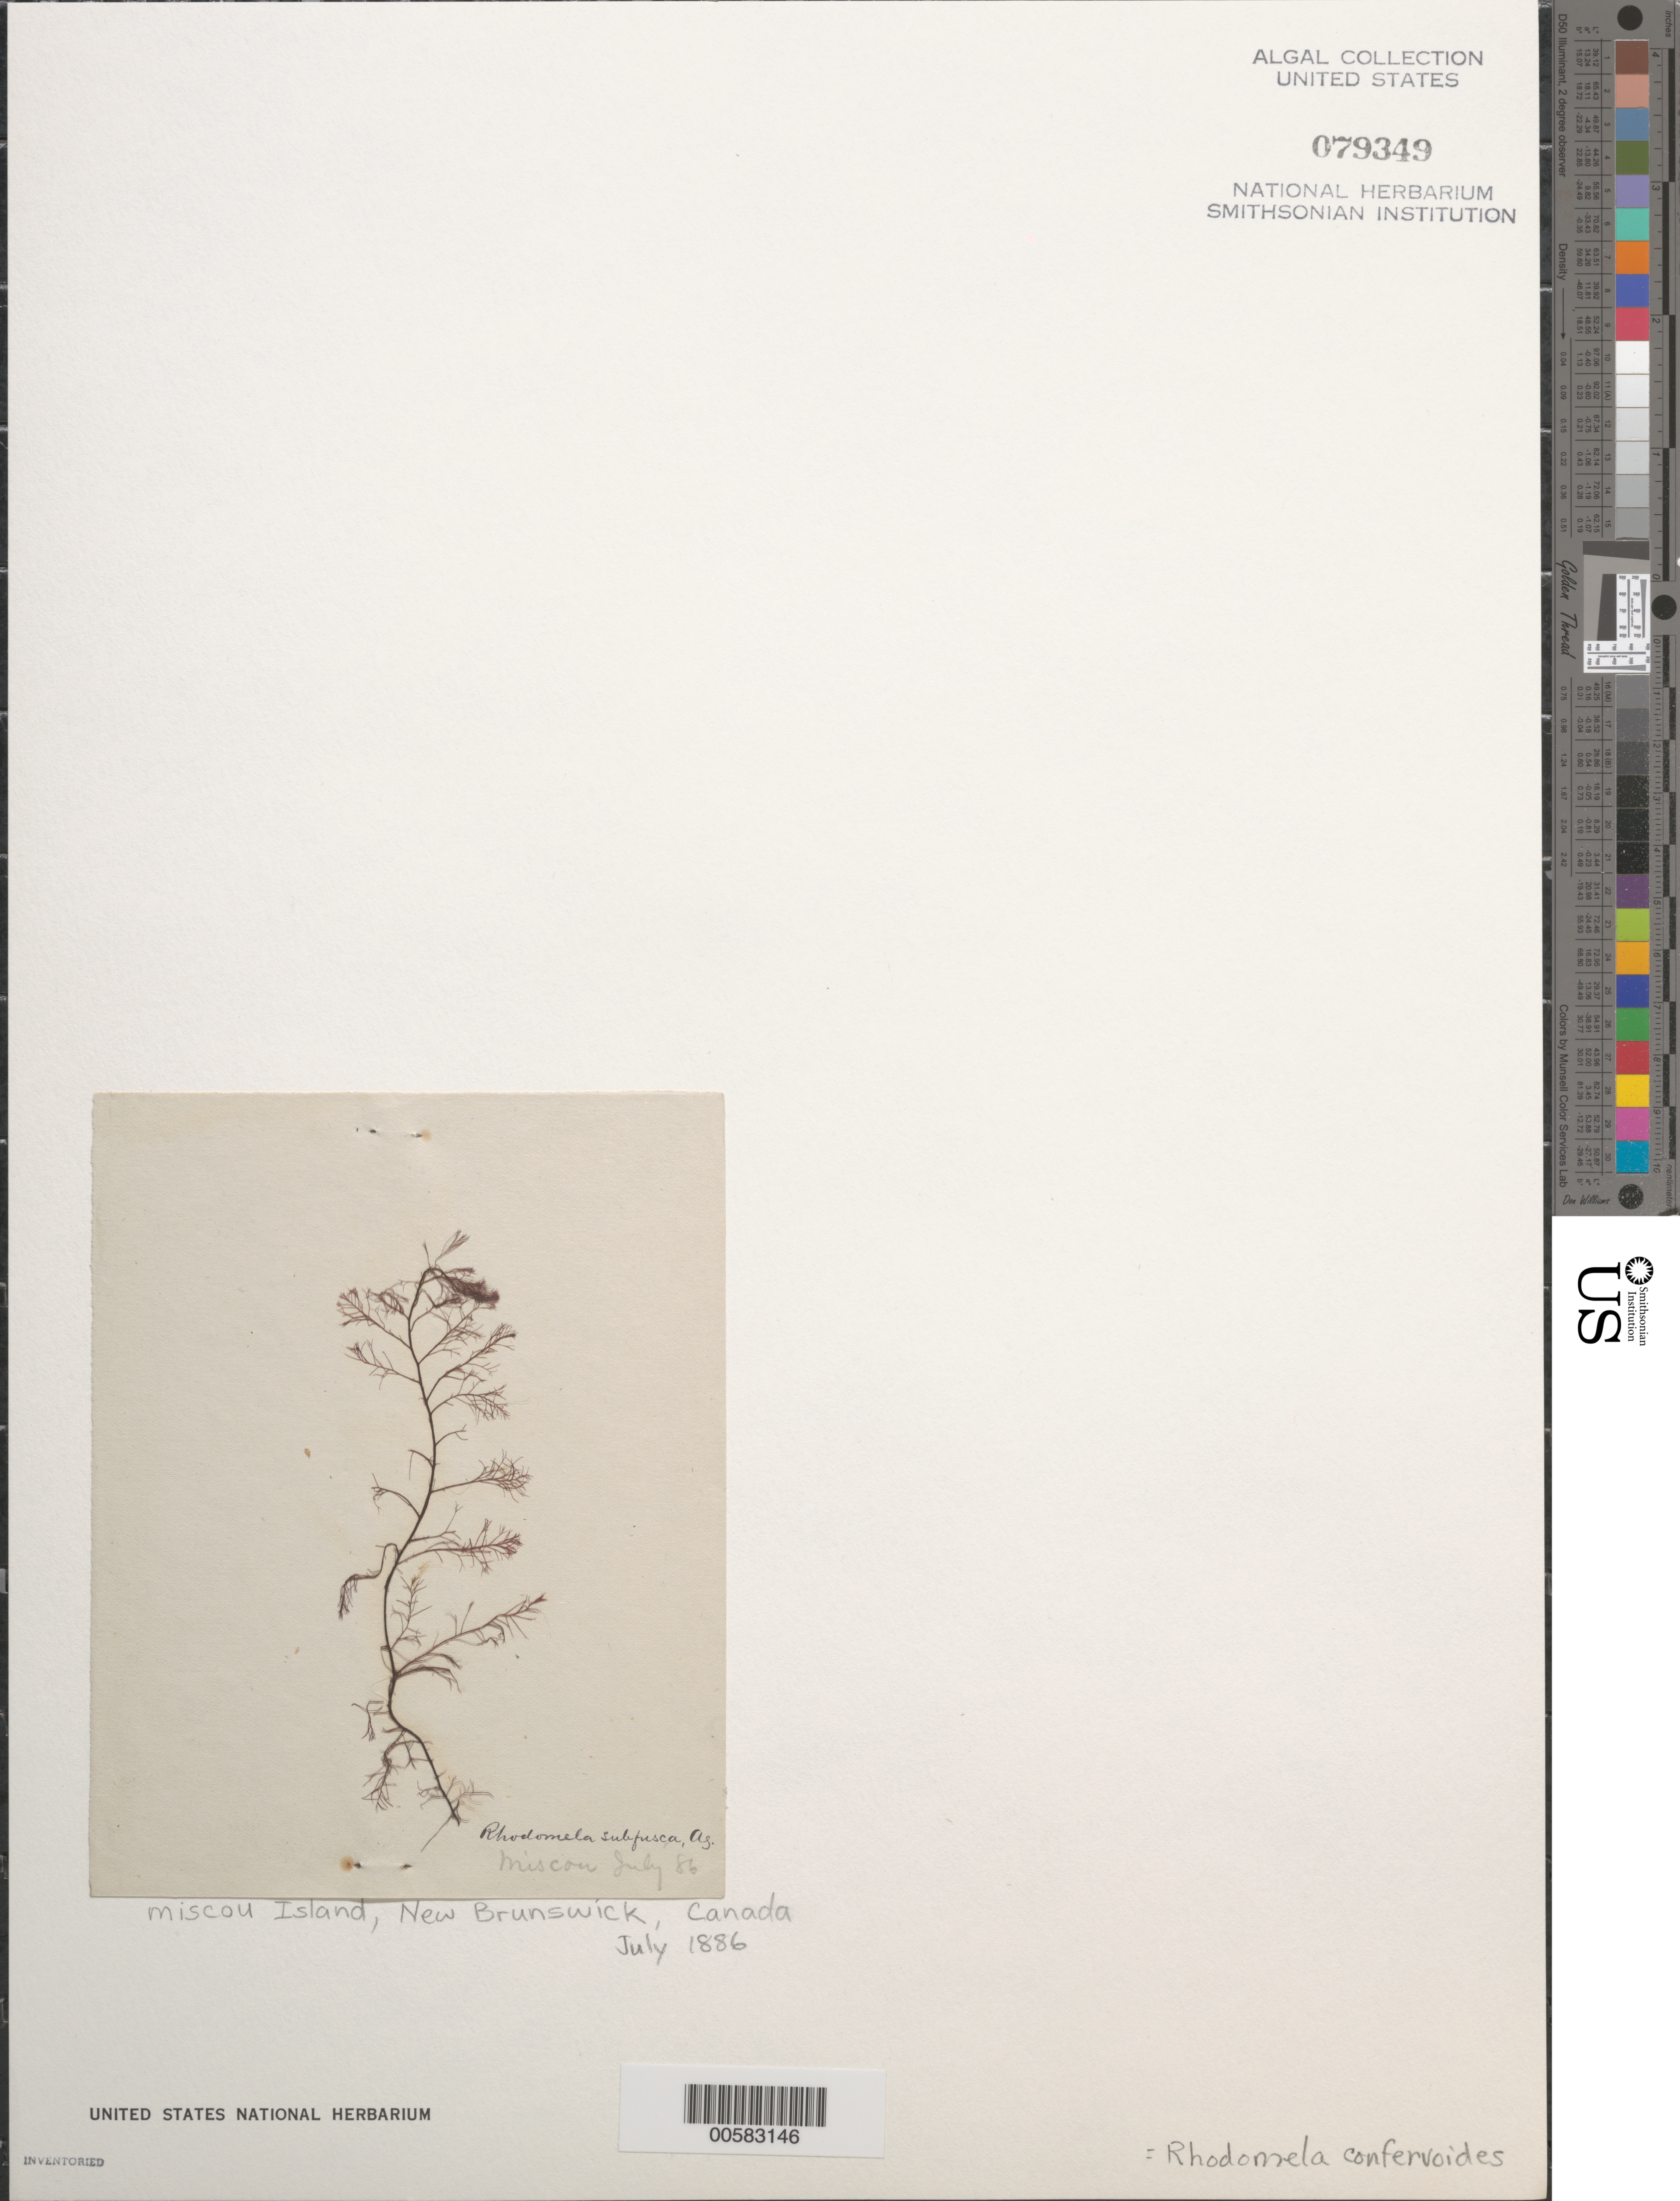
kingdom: Plantae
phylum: Rhodophyta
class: Florideophyceae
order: Ceramiales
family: Rhodomelaceae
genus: Rhodomela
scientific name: Rhodomela confervoides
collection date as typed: Jul 1886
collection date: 1886-07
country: Canada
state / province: New Brunswick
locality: Miscou island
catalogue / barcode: US 79349